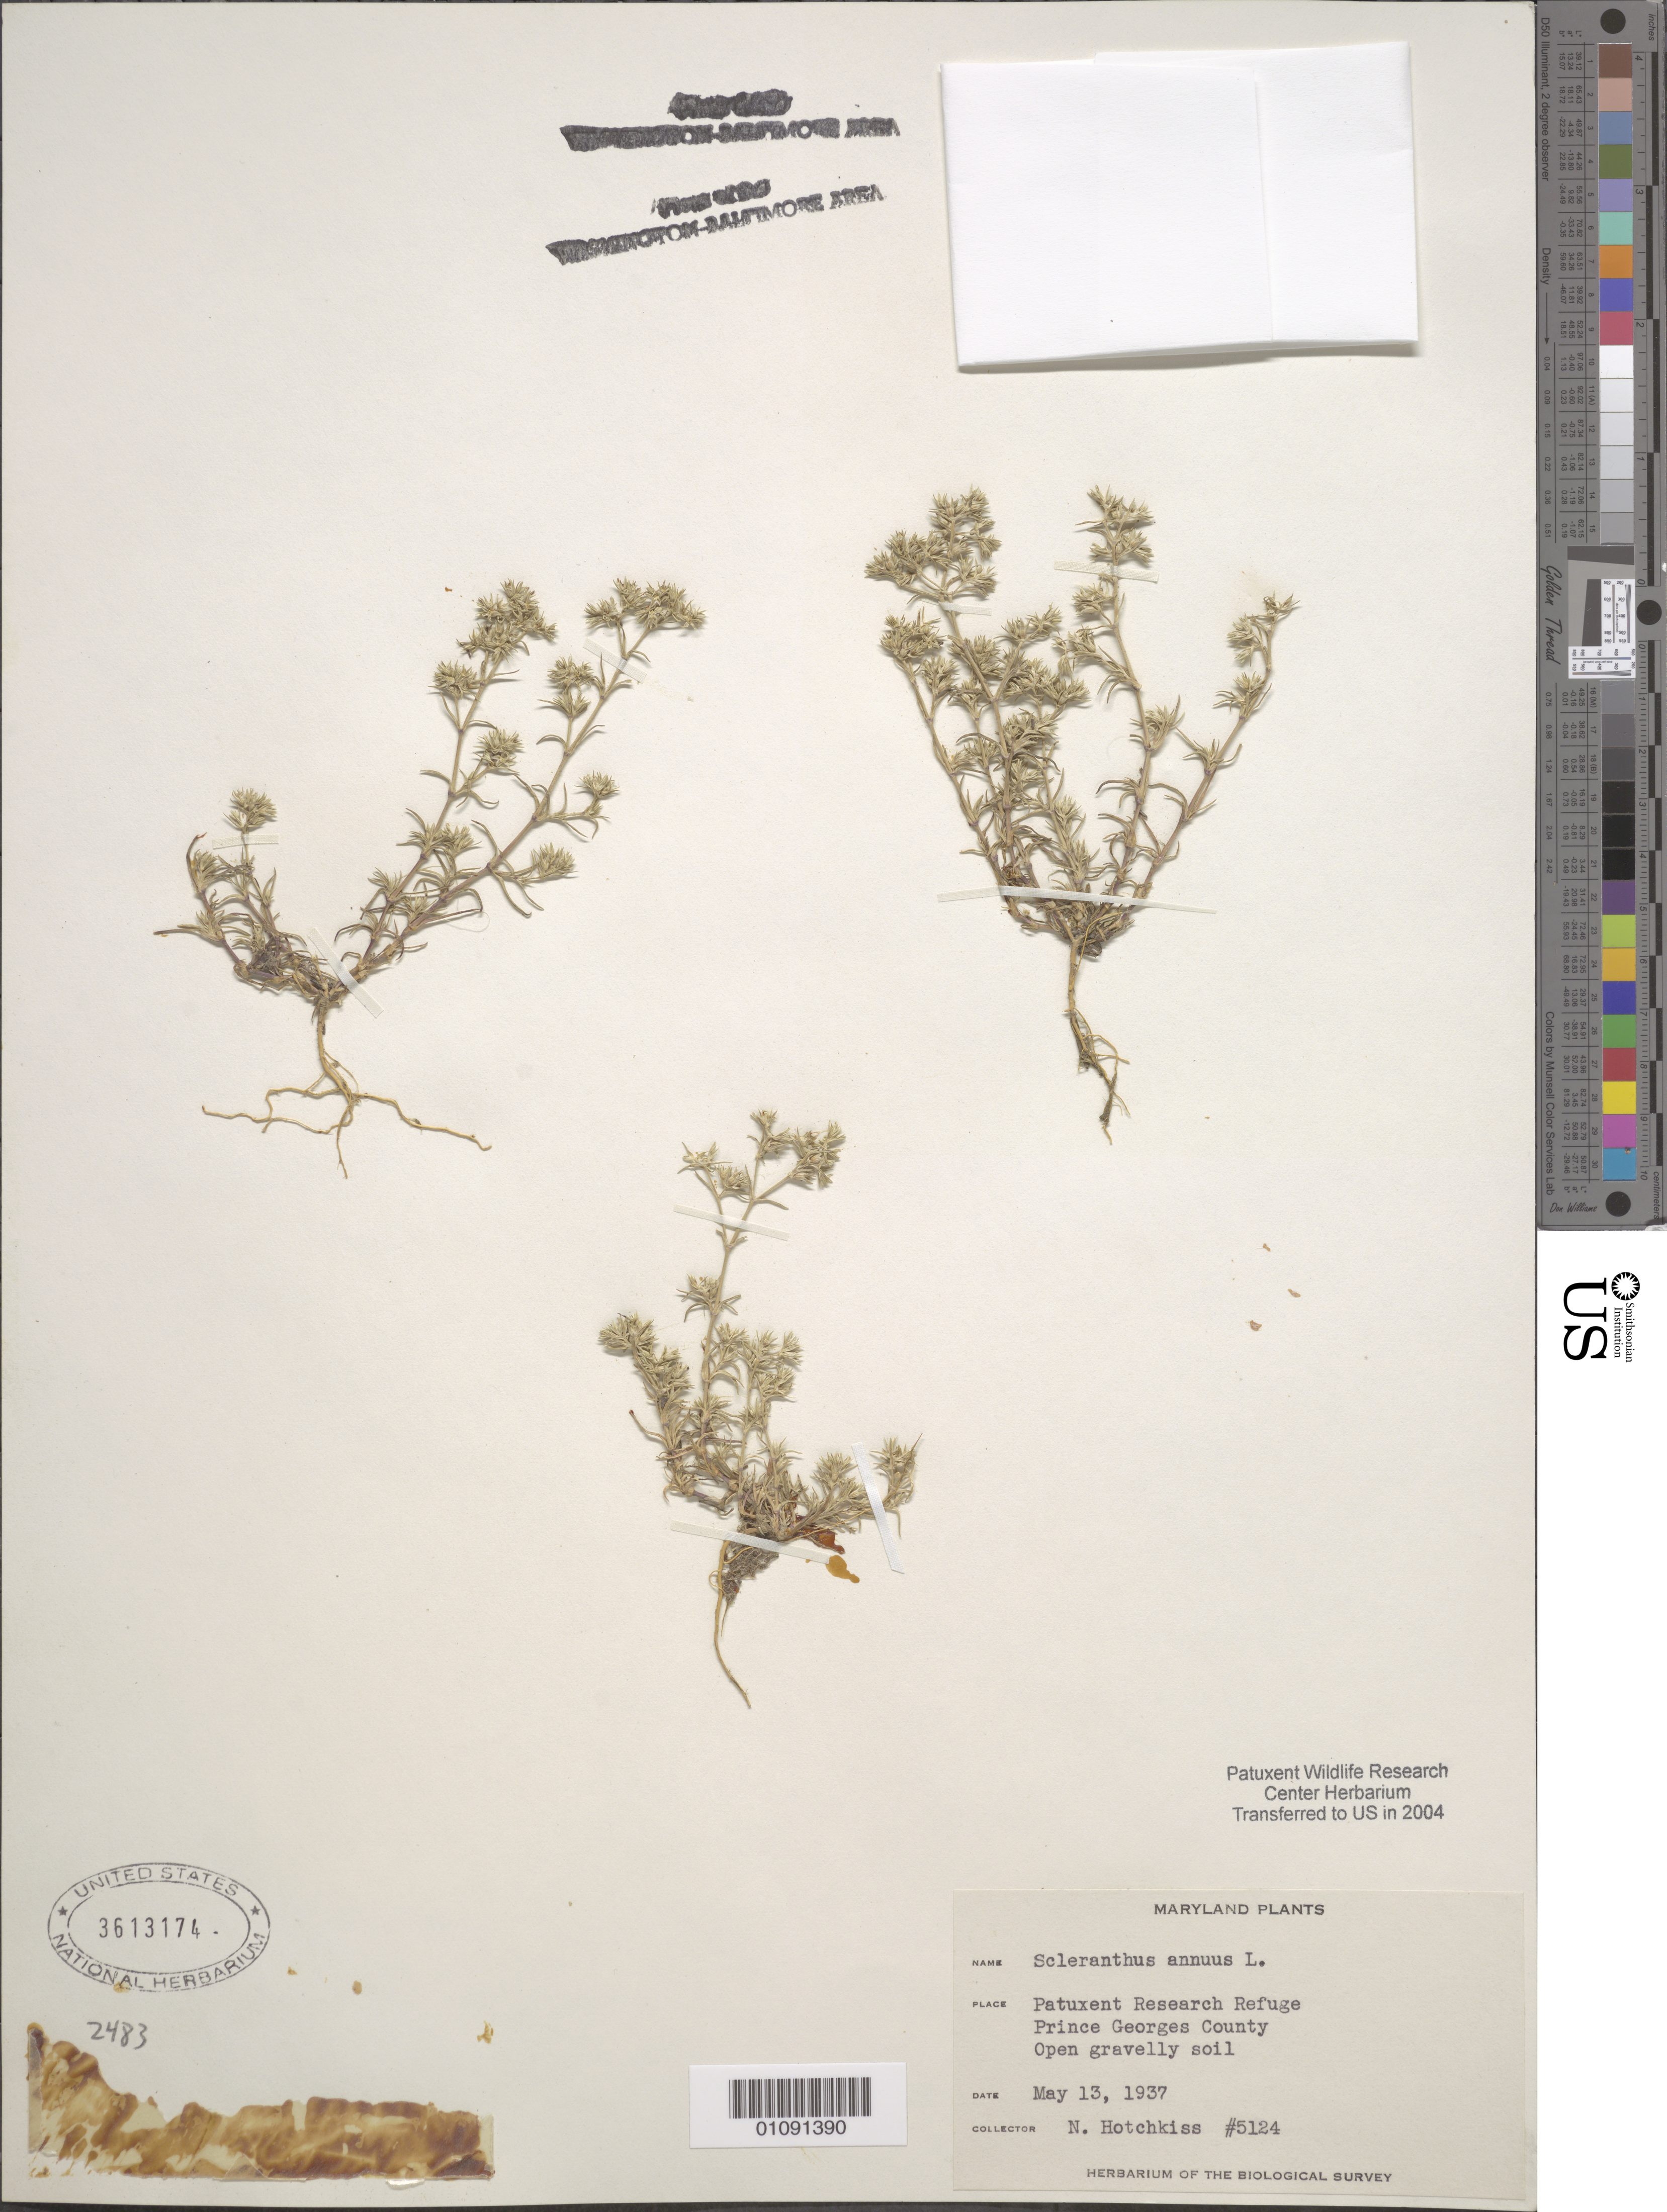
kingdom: Plantae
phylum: Tracheophyta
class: Magnoliopsida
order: Caryophyllales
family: Caryophyllaceae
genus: Scleranthus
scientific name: Scleranthus annuus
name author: L.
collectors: N. Hotchkiss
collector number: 5124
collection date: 1937-05-13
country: United States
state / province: Maryland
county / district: Prince George's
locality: Patuxent Wildlife Refuge.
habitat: Open gravelly pit.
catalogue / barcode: US 3613174